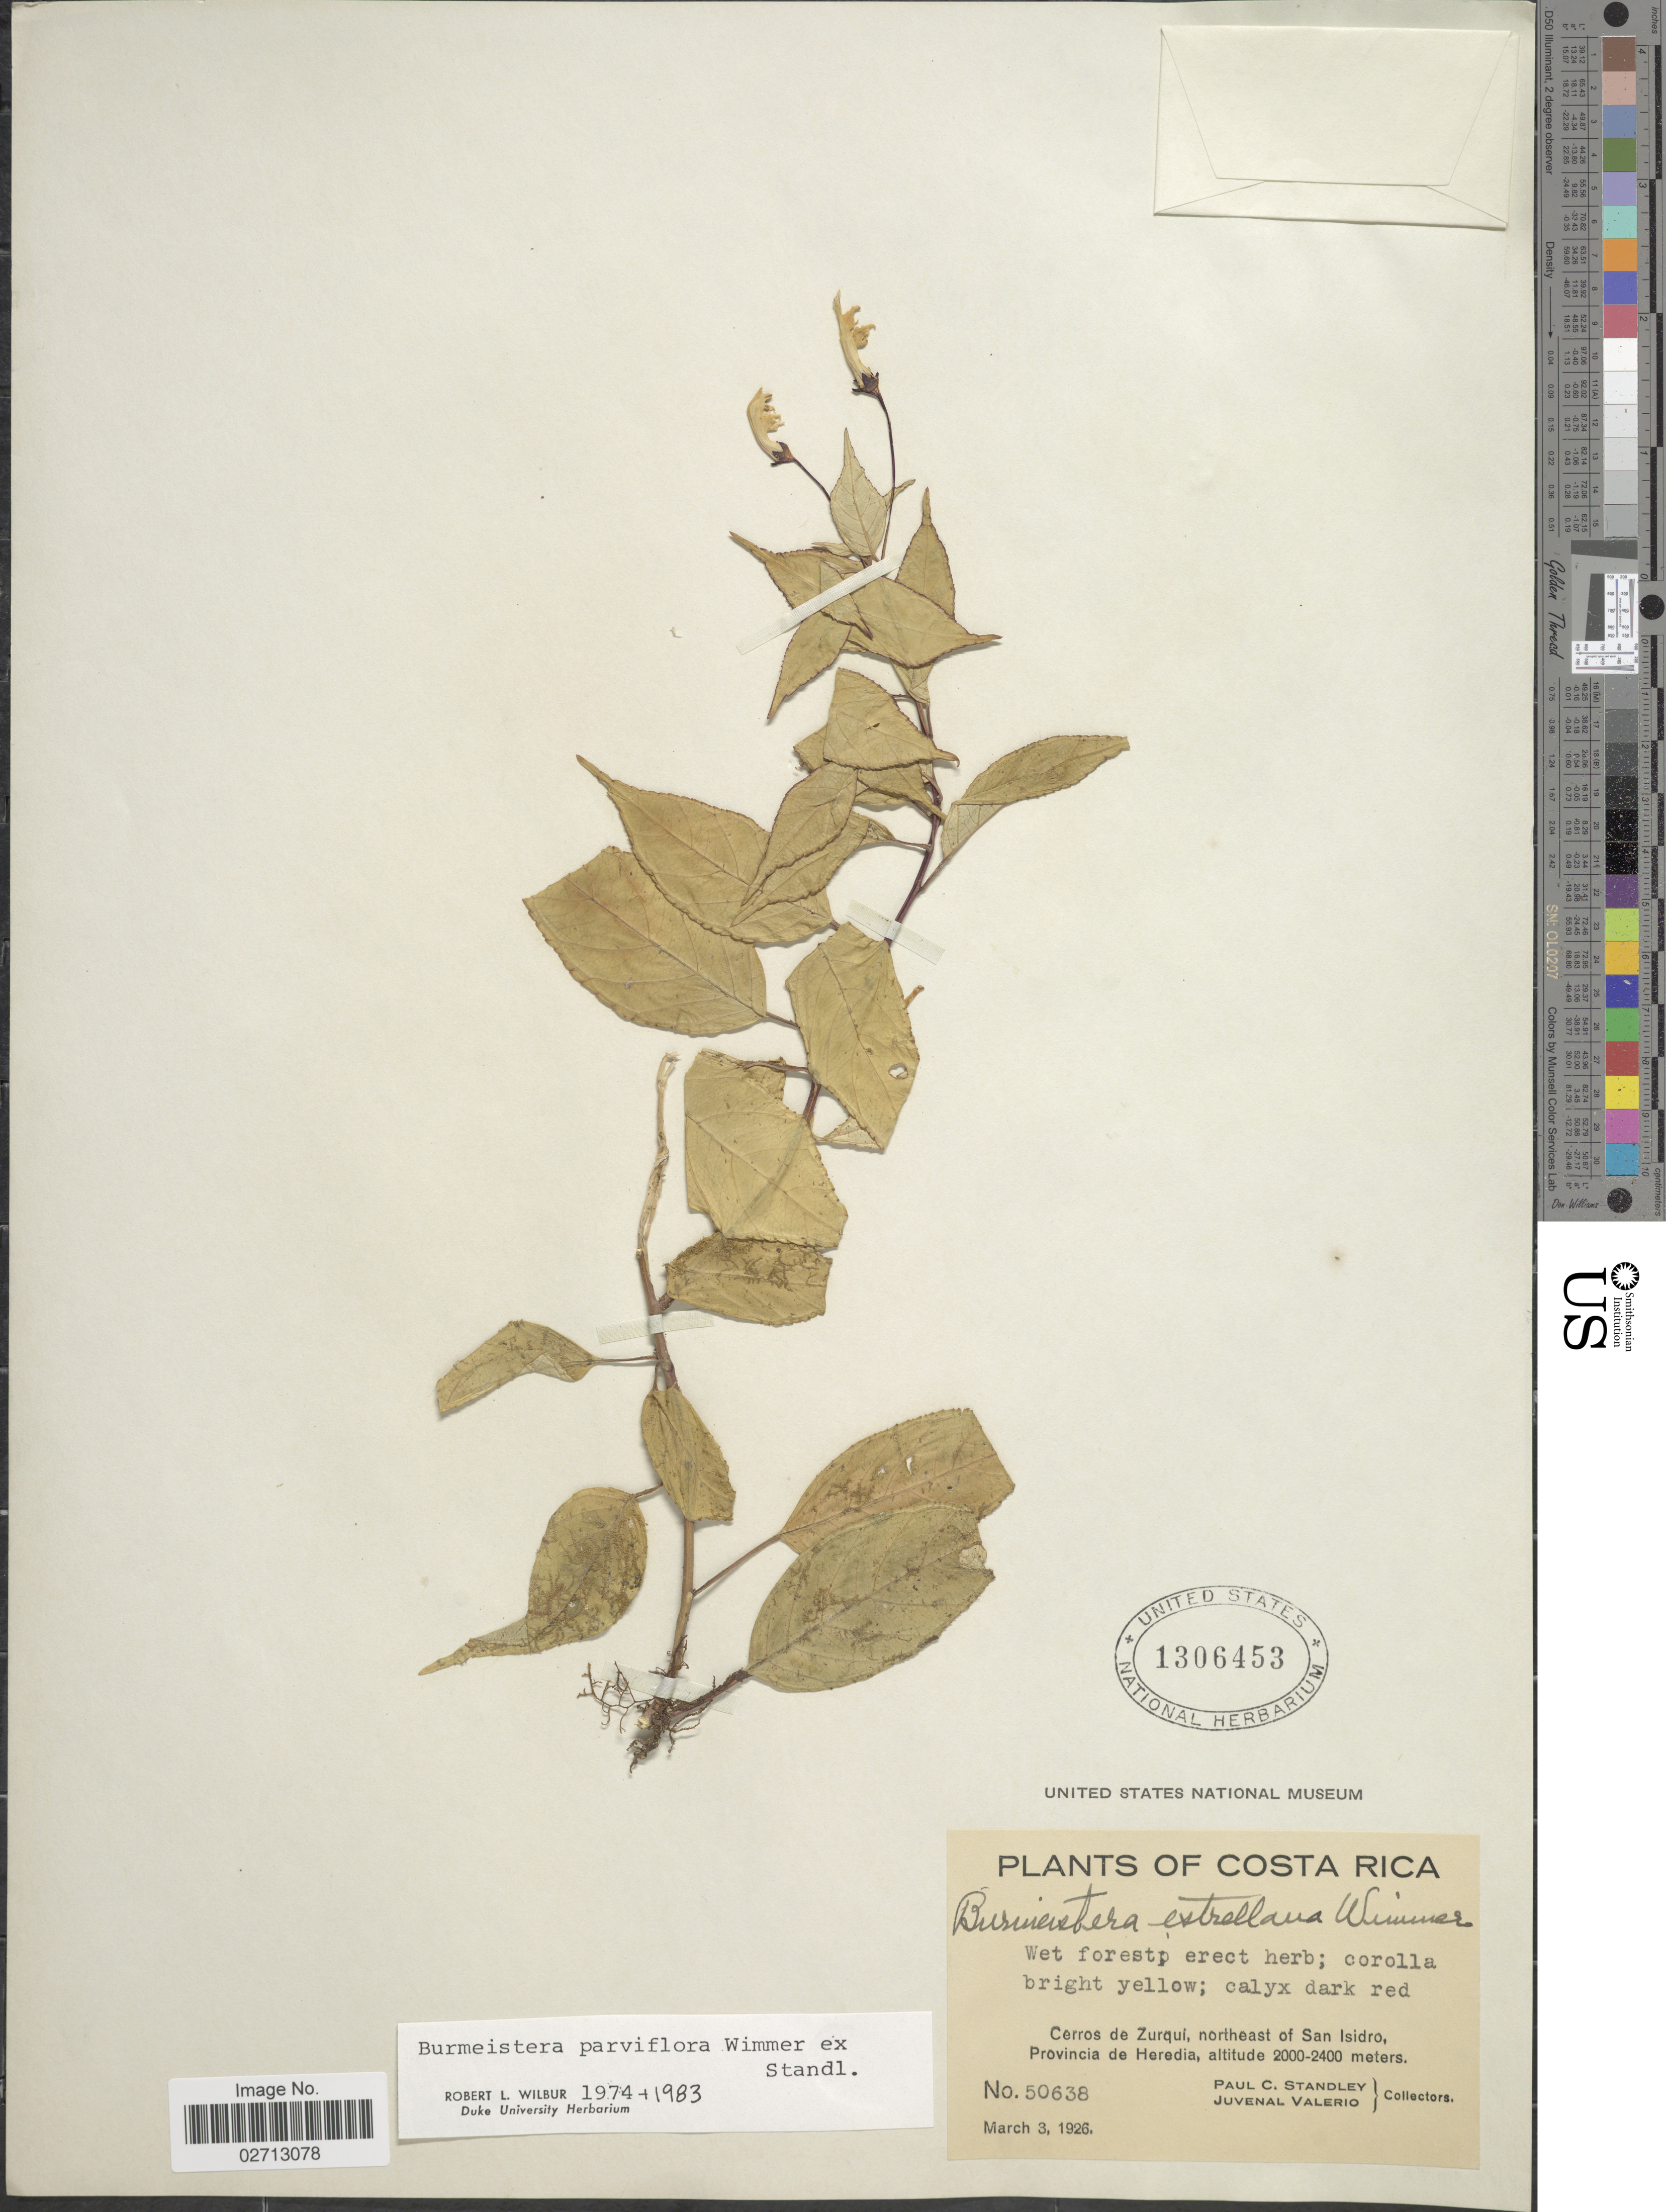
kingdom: Plantae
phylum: Tracheophyta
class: Magnoliopsida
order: Asterales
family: Campanulaceae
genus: Burmeistera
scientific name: Burmeistera parviflora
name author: E. Wimm. ex Standl.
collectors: P. C. Standley & J. Valerio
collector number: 50638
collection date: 1926-03-03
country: Costa Rica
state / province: Heredia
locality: Cerros de Zurqui, northeast of San Isidro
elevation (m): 2000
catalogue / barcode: US 1306453